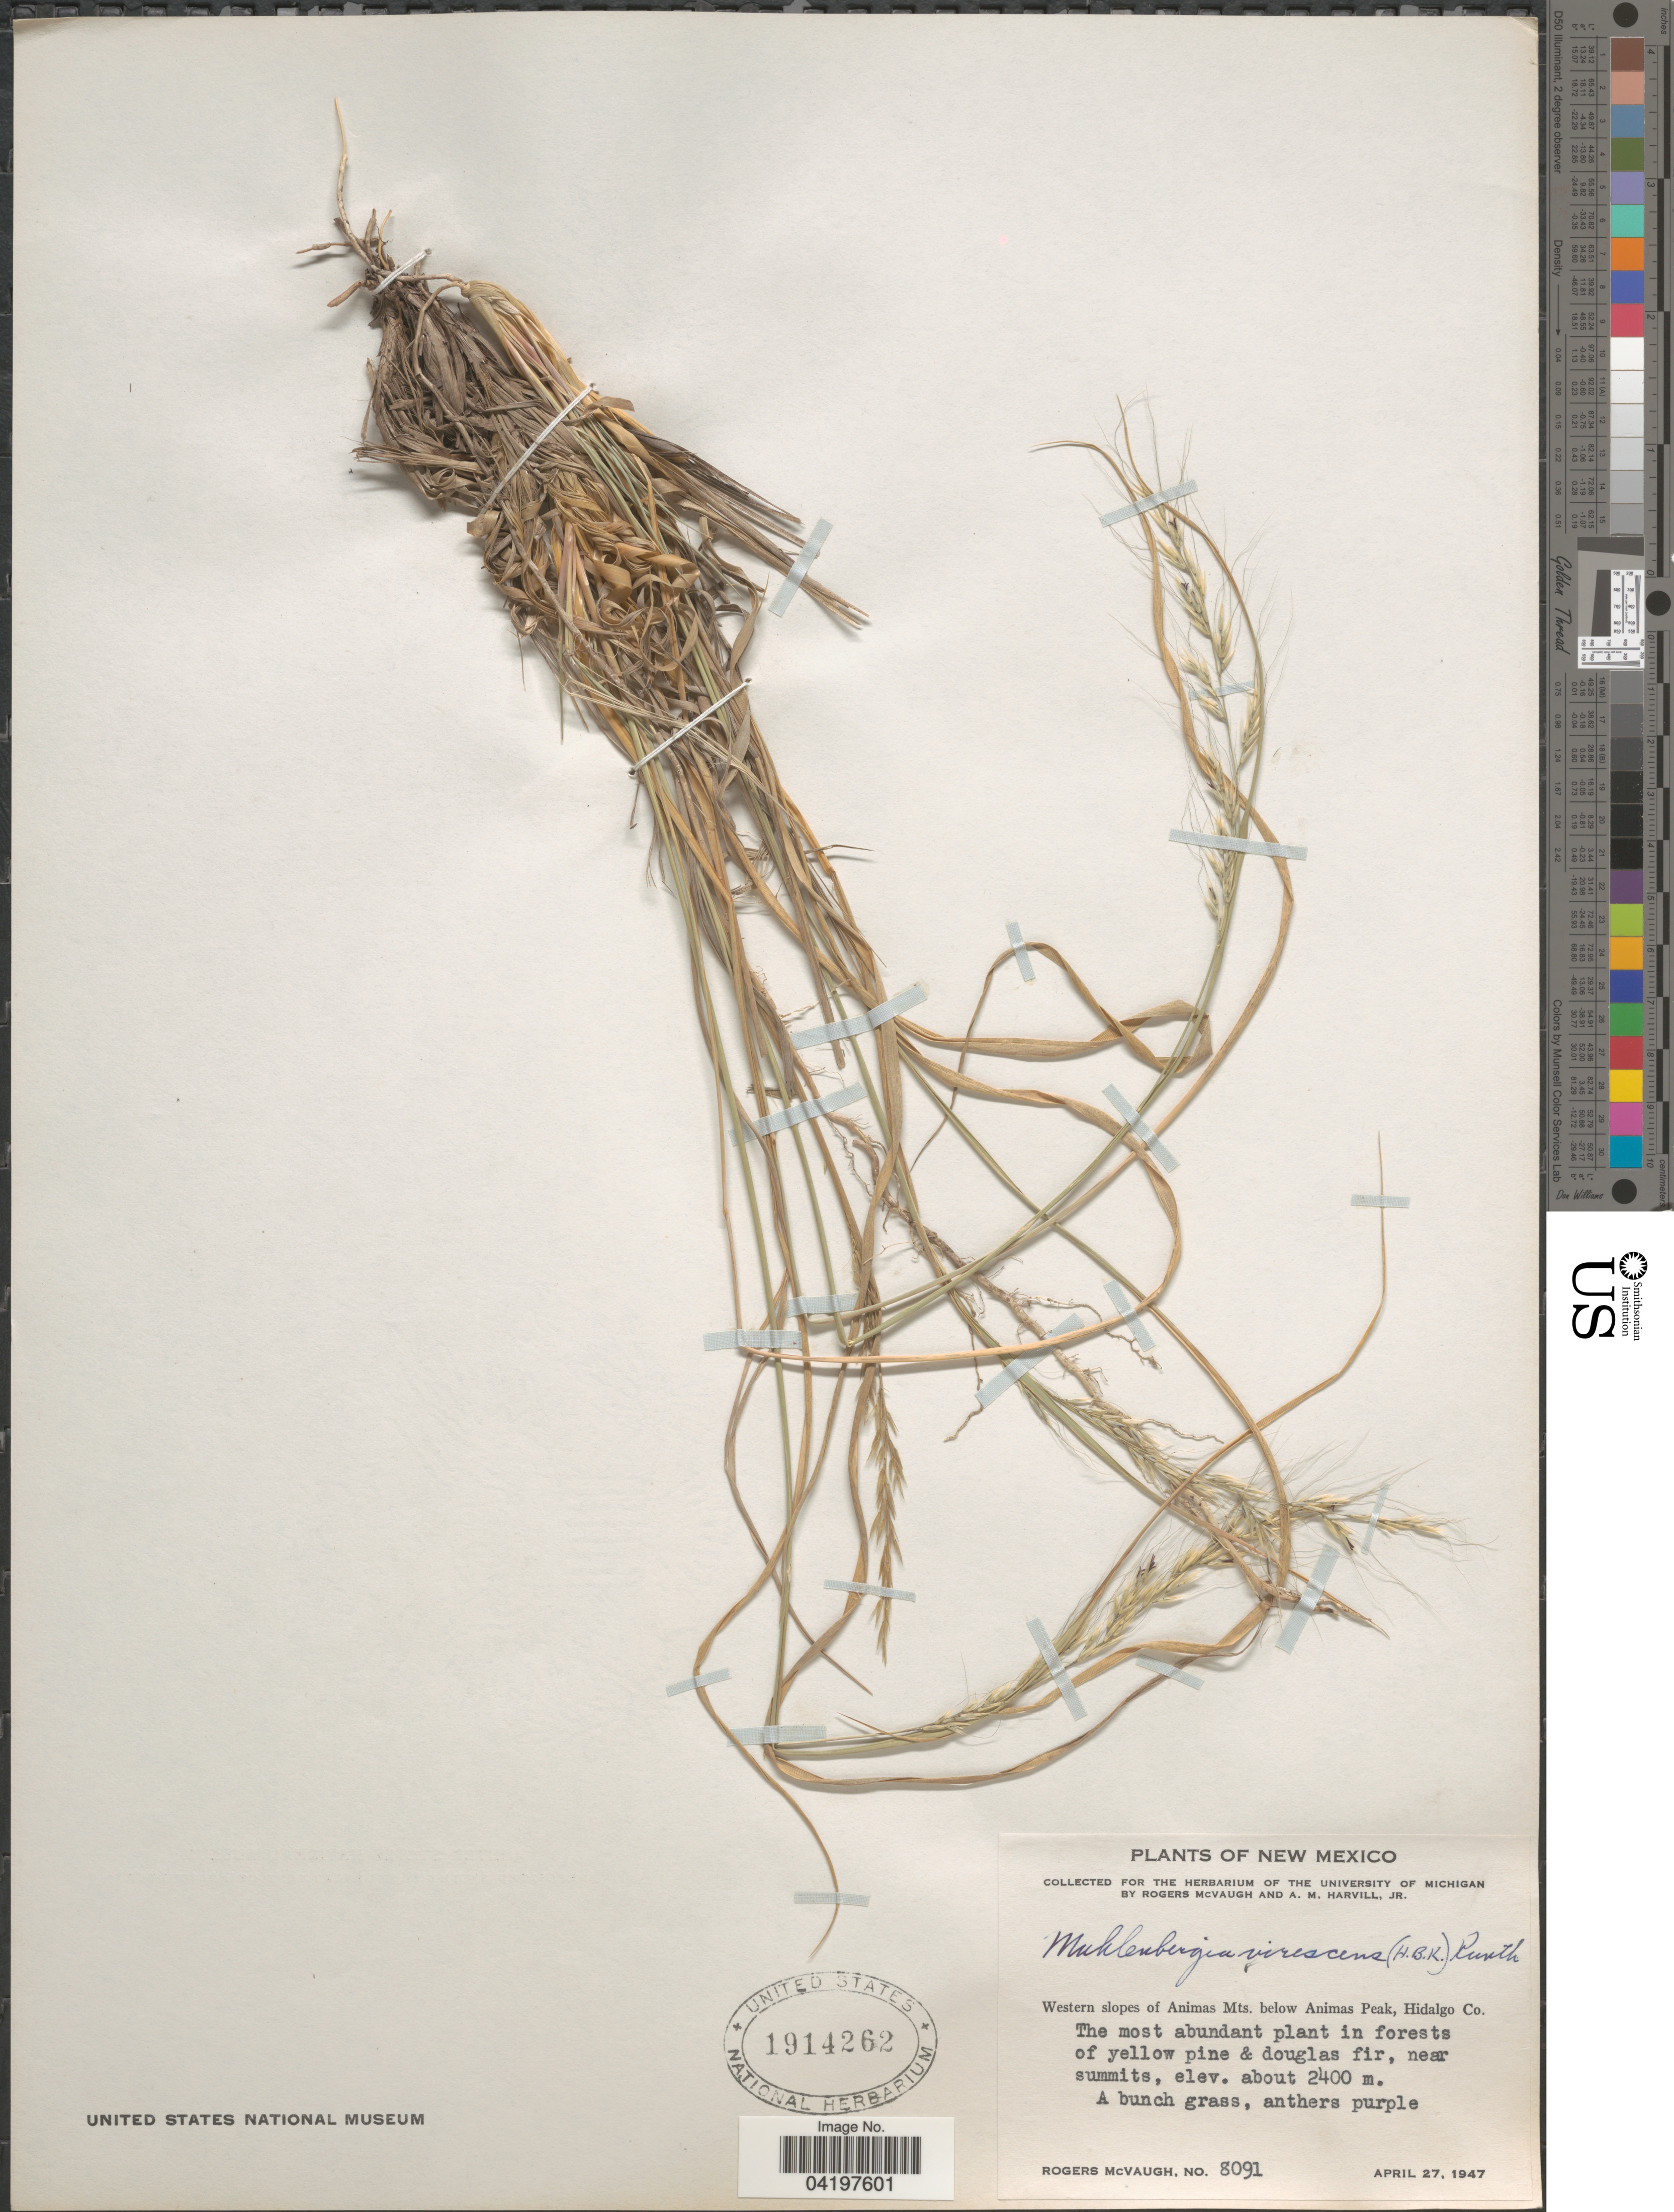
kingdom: Plantae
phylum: Tracheophyta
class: Liliopsida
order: Poales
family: Poaceae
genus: Muhlenbergia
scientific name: Muhlenbergia straminea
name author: Hitchc.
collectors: R. McVaugh & A. Harvill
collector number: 8091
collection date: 1947-04-27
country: United States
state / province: New Mexico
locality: Western slopes of Animas Mts. below Animas Peak, Hidalgo Co.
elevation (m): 2400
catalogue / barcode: US 1914262